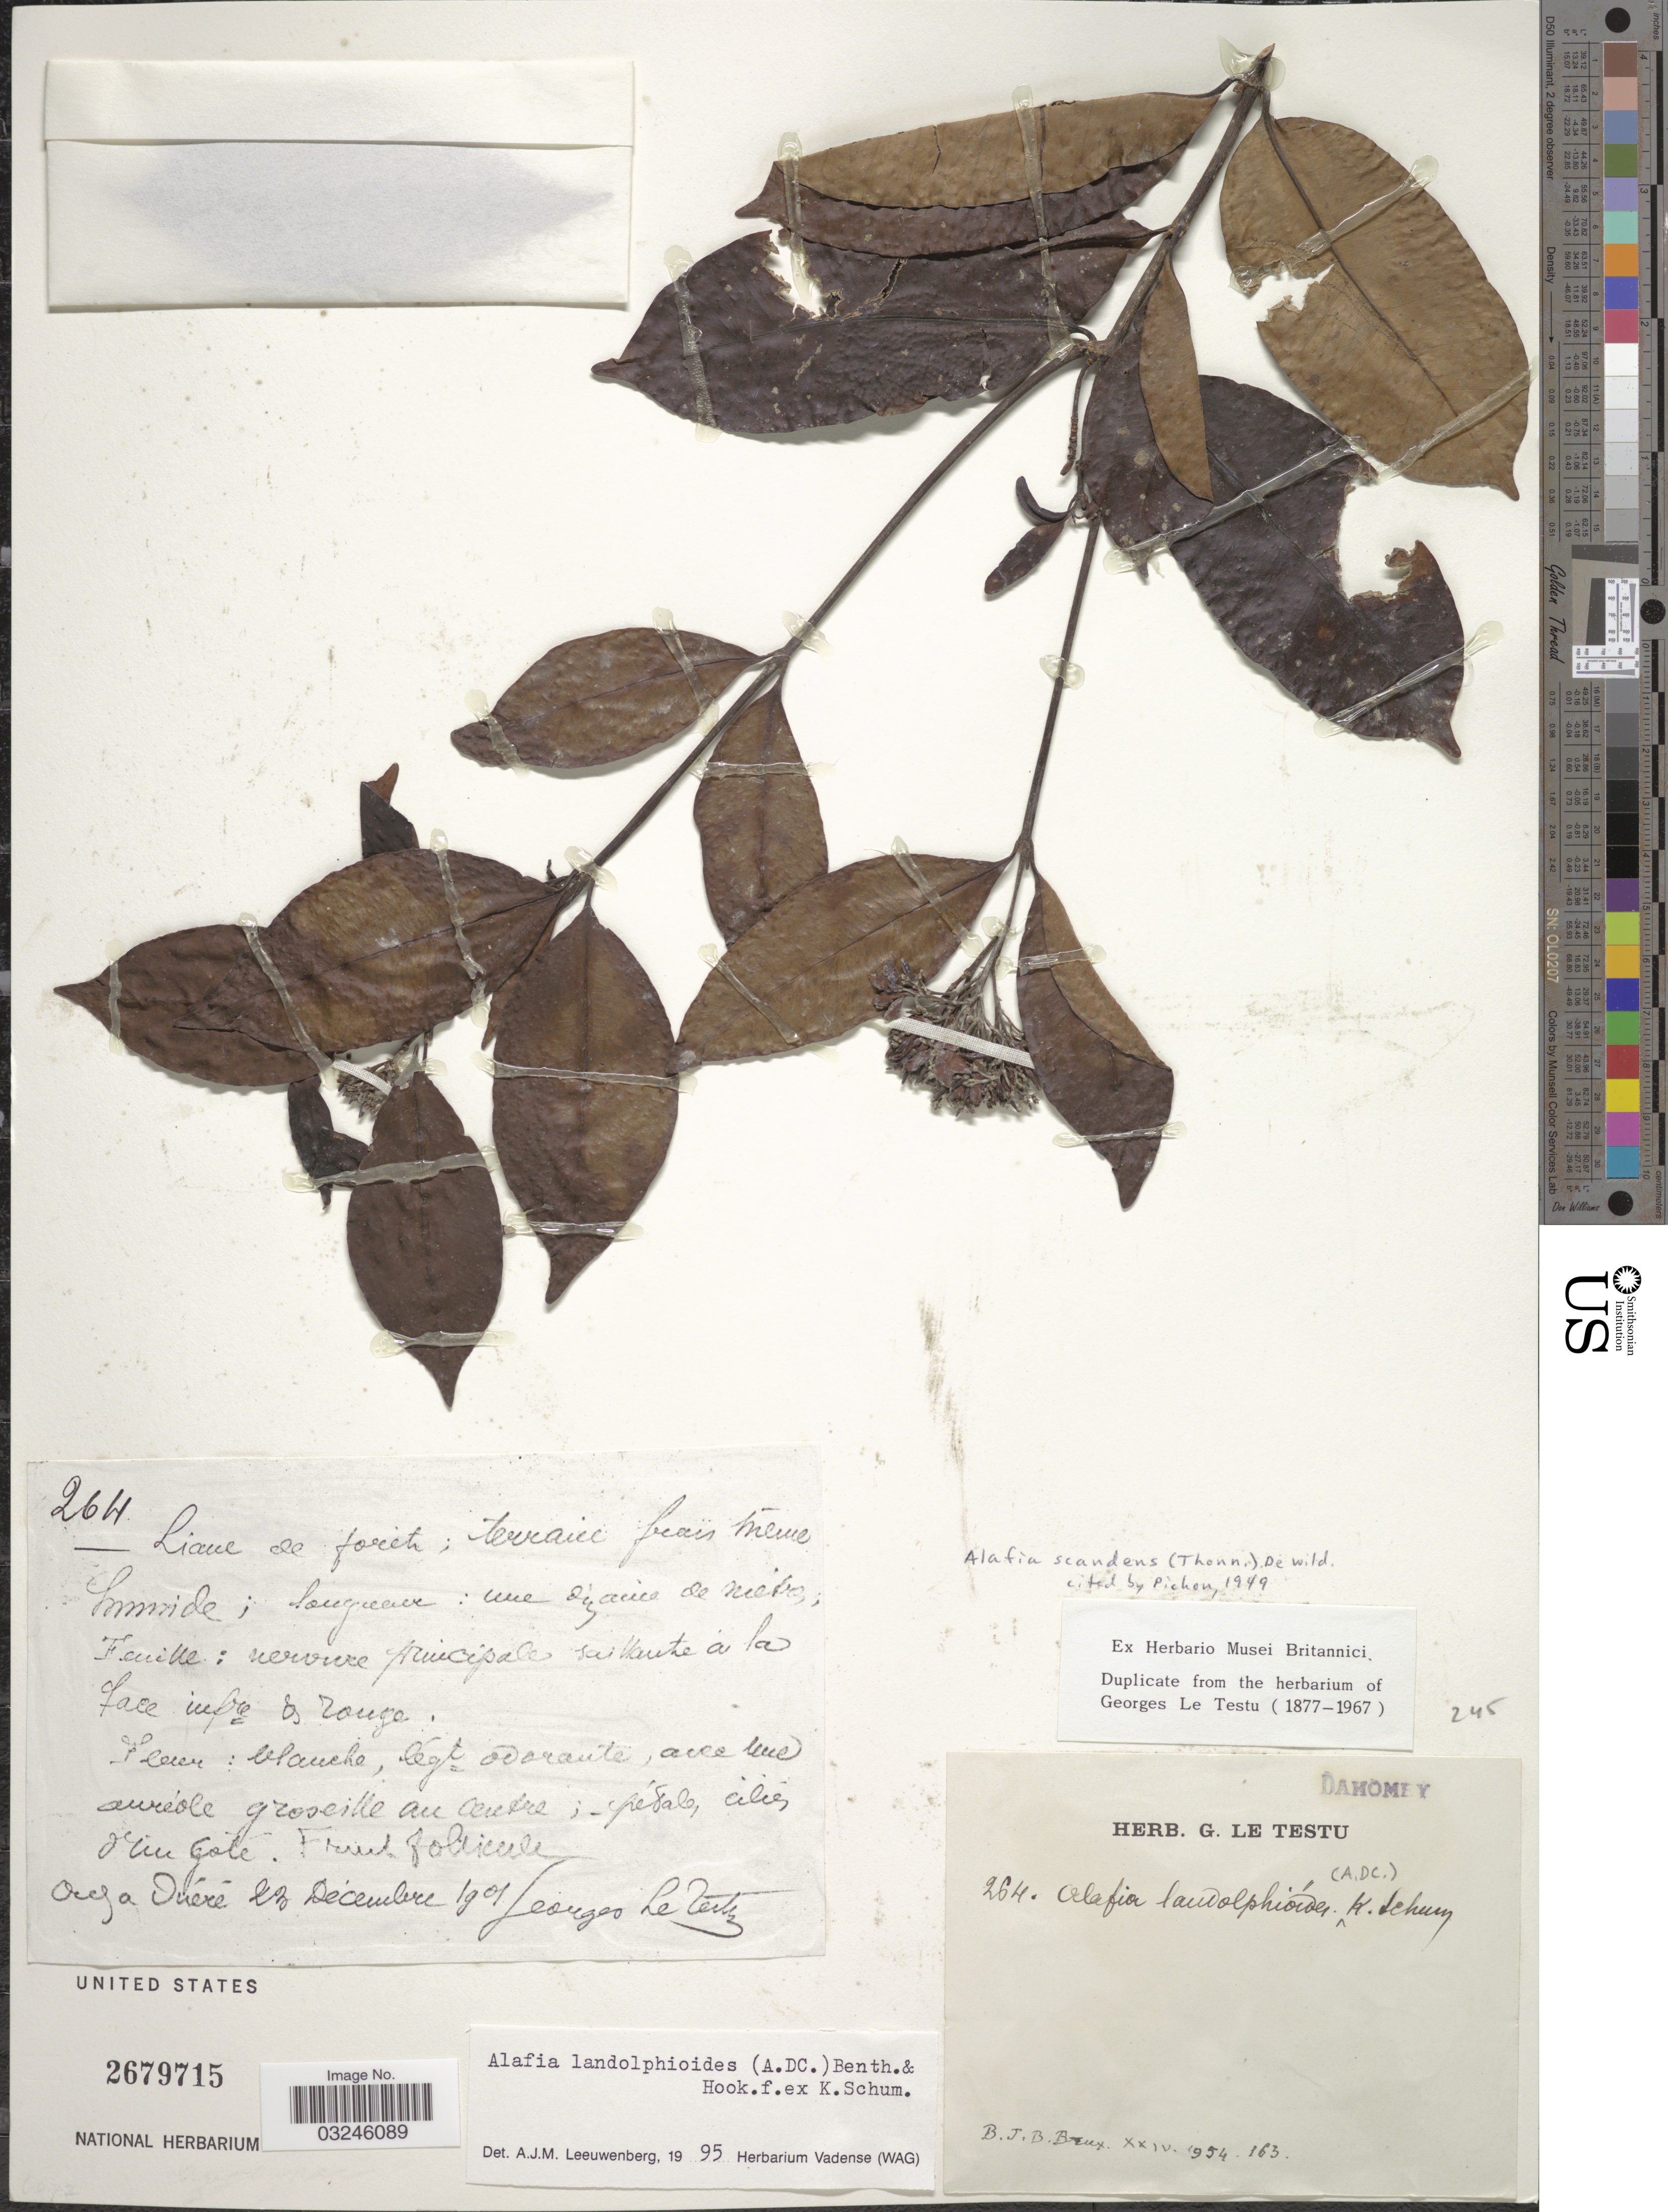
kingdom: Plantae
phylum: Tracheophyta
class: Magnoliopsida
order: Gentianales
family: Apocynaceae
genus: Alafia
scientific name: Alafia landolphioides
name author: (A. DC.) K. Schum.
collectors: G. Le Testu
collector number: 264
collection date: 1901-12-23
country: Benin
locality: Dahomey. Ouga a Ouéré.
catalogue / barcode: US 2679715